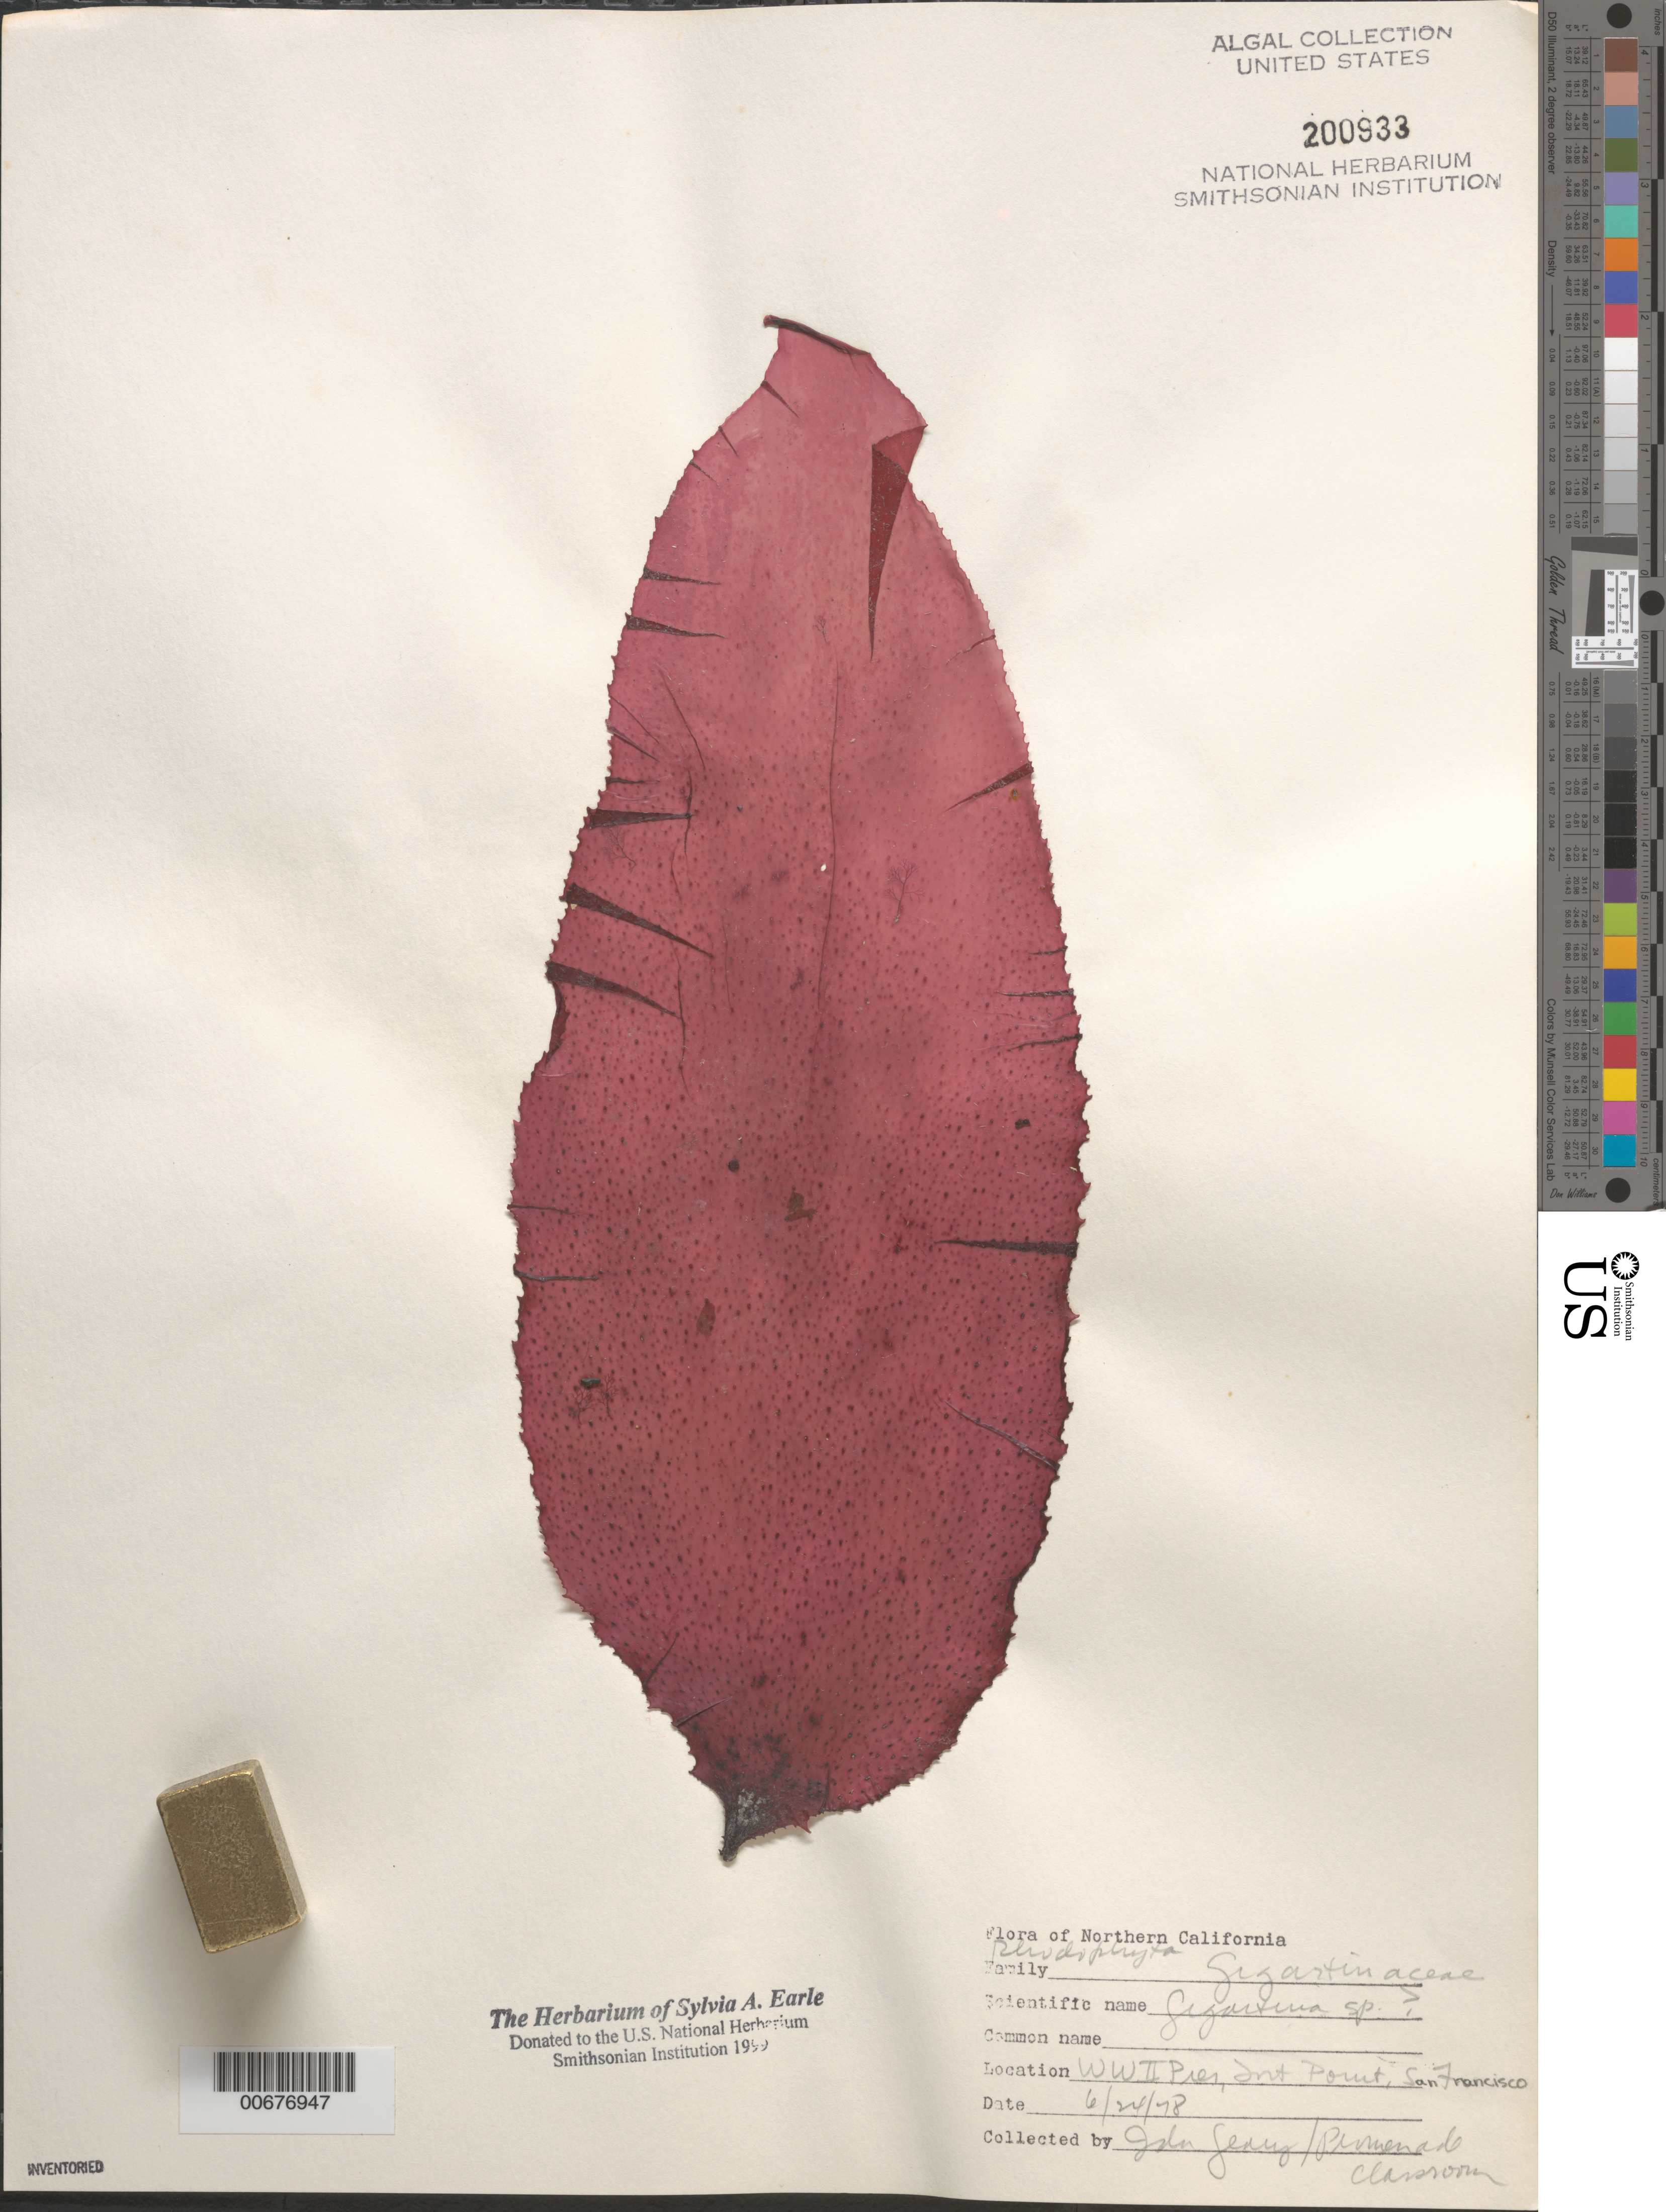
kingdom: Plantae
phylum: Rhodophyta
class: Florideophyceae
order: Gigartinales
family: Gigartinaceae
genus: Gigartina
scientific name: Gigartina sp.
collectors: I. Geary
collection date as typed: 24 Jun 1978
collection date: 1978-06-24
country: United States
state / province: California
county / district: San Francisco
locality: San Francisco, Fort Point, World War II Pier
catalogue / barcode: US 200933